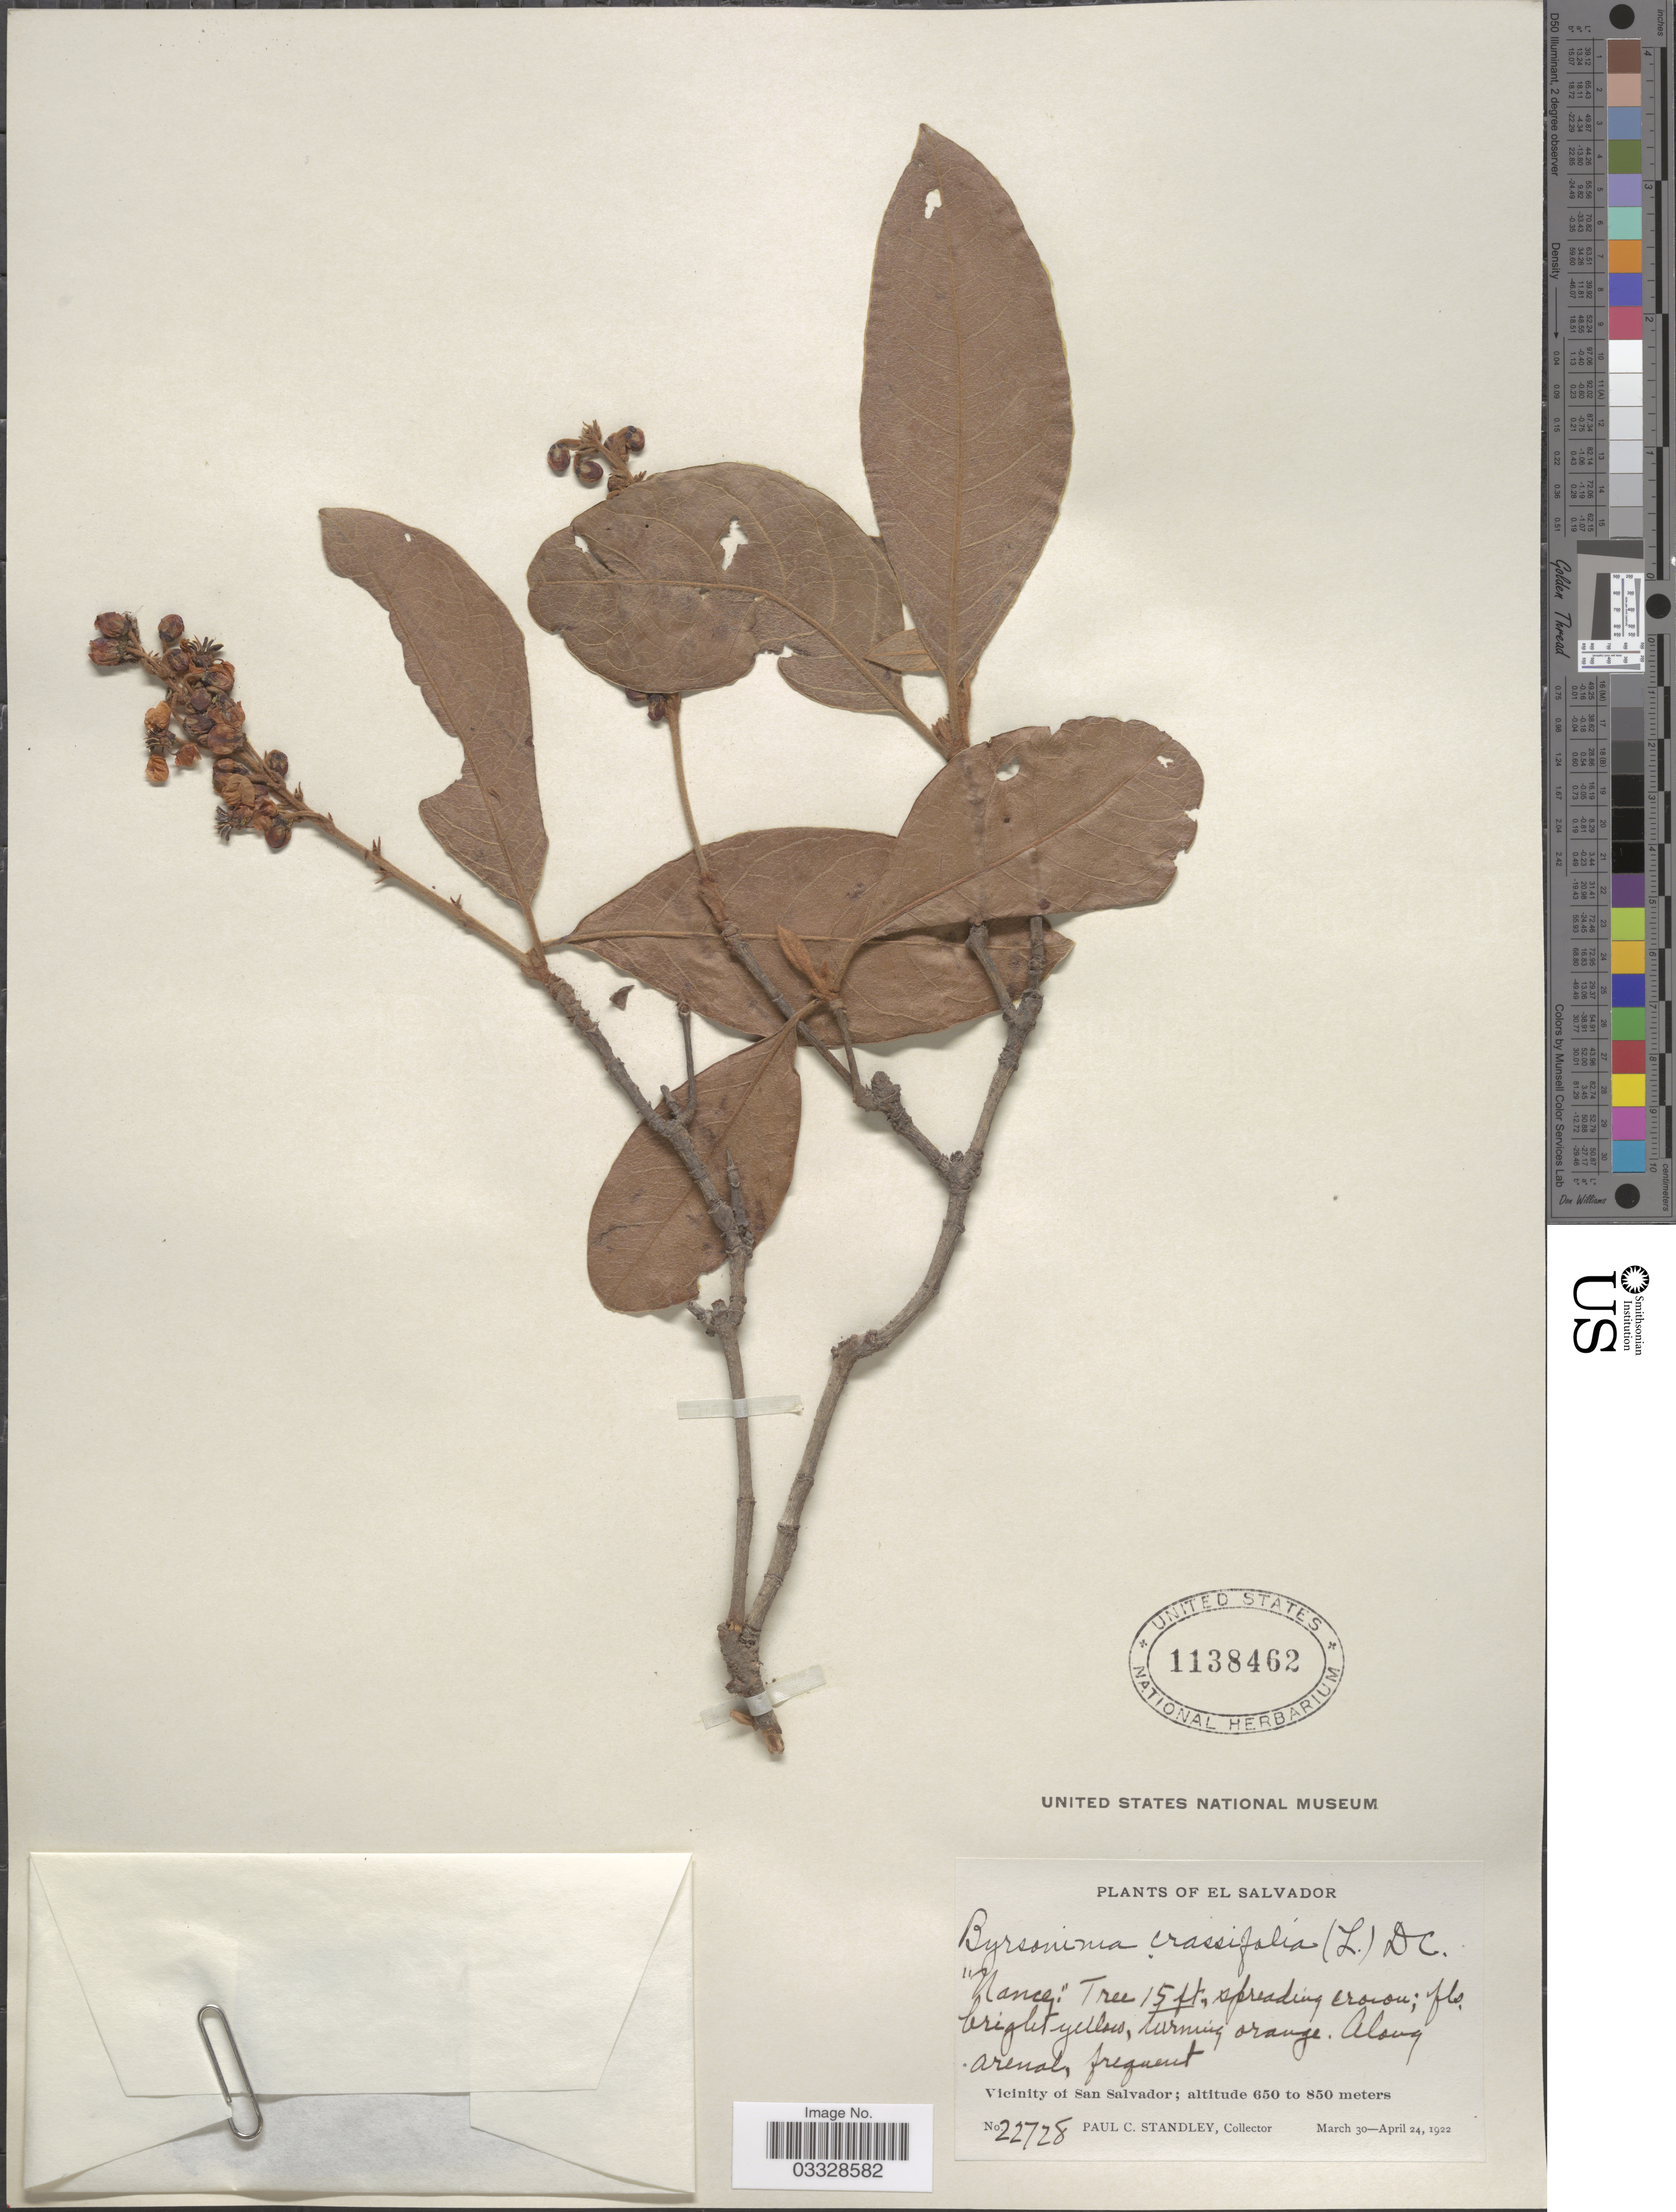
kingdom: Plantae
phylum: Tracheophyta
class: Magnoliopsida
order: Malpighiales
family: Malpighiaceae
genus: Byrsonima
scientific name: Byrsonima crassifolia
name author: (L.) Kunth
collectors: P. C. Standley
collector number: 22728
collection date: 1922-03-30/1922-04-24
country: El Salvador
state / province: San Salvador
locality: Vicinity of San Salvador.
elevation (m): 650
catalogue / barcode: US 1138462